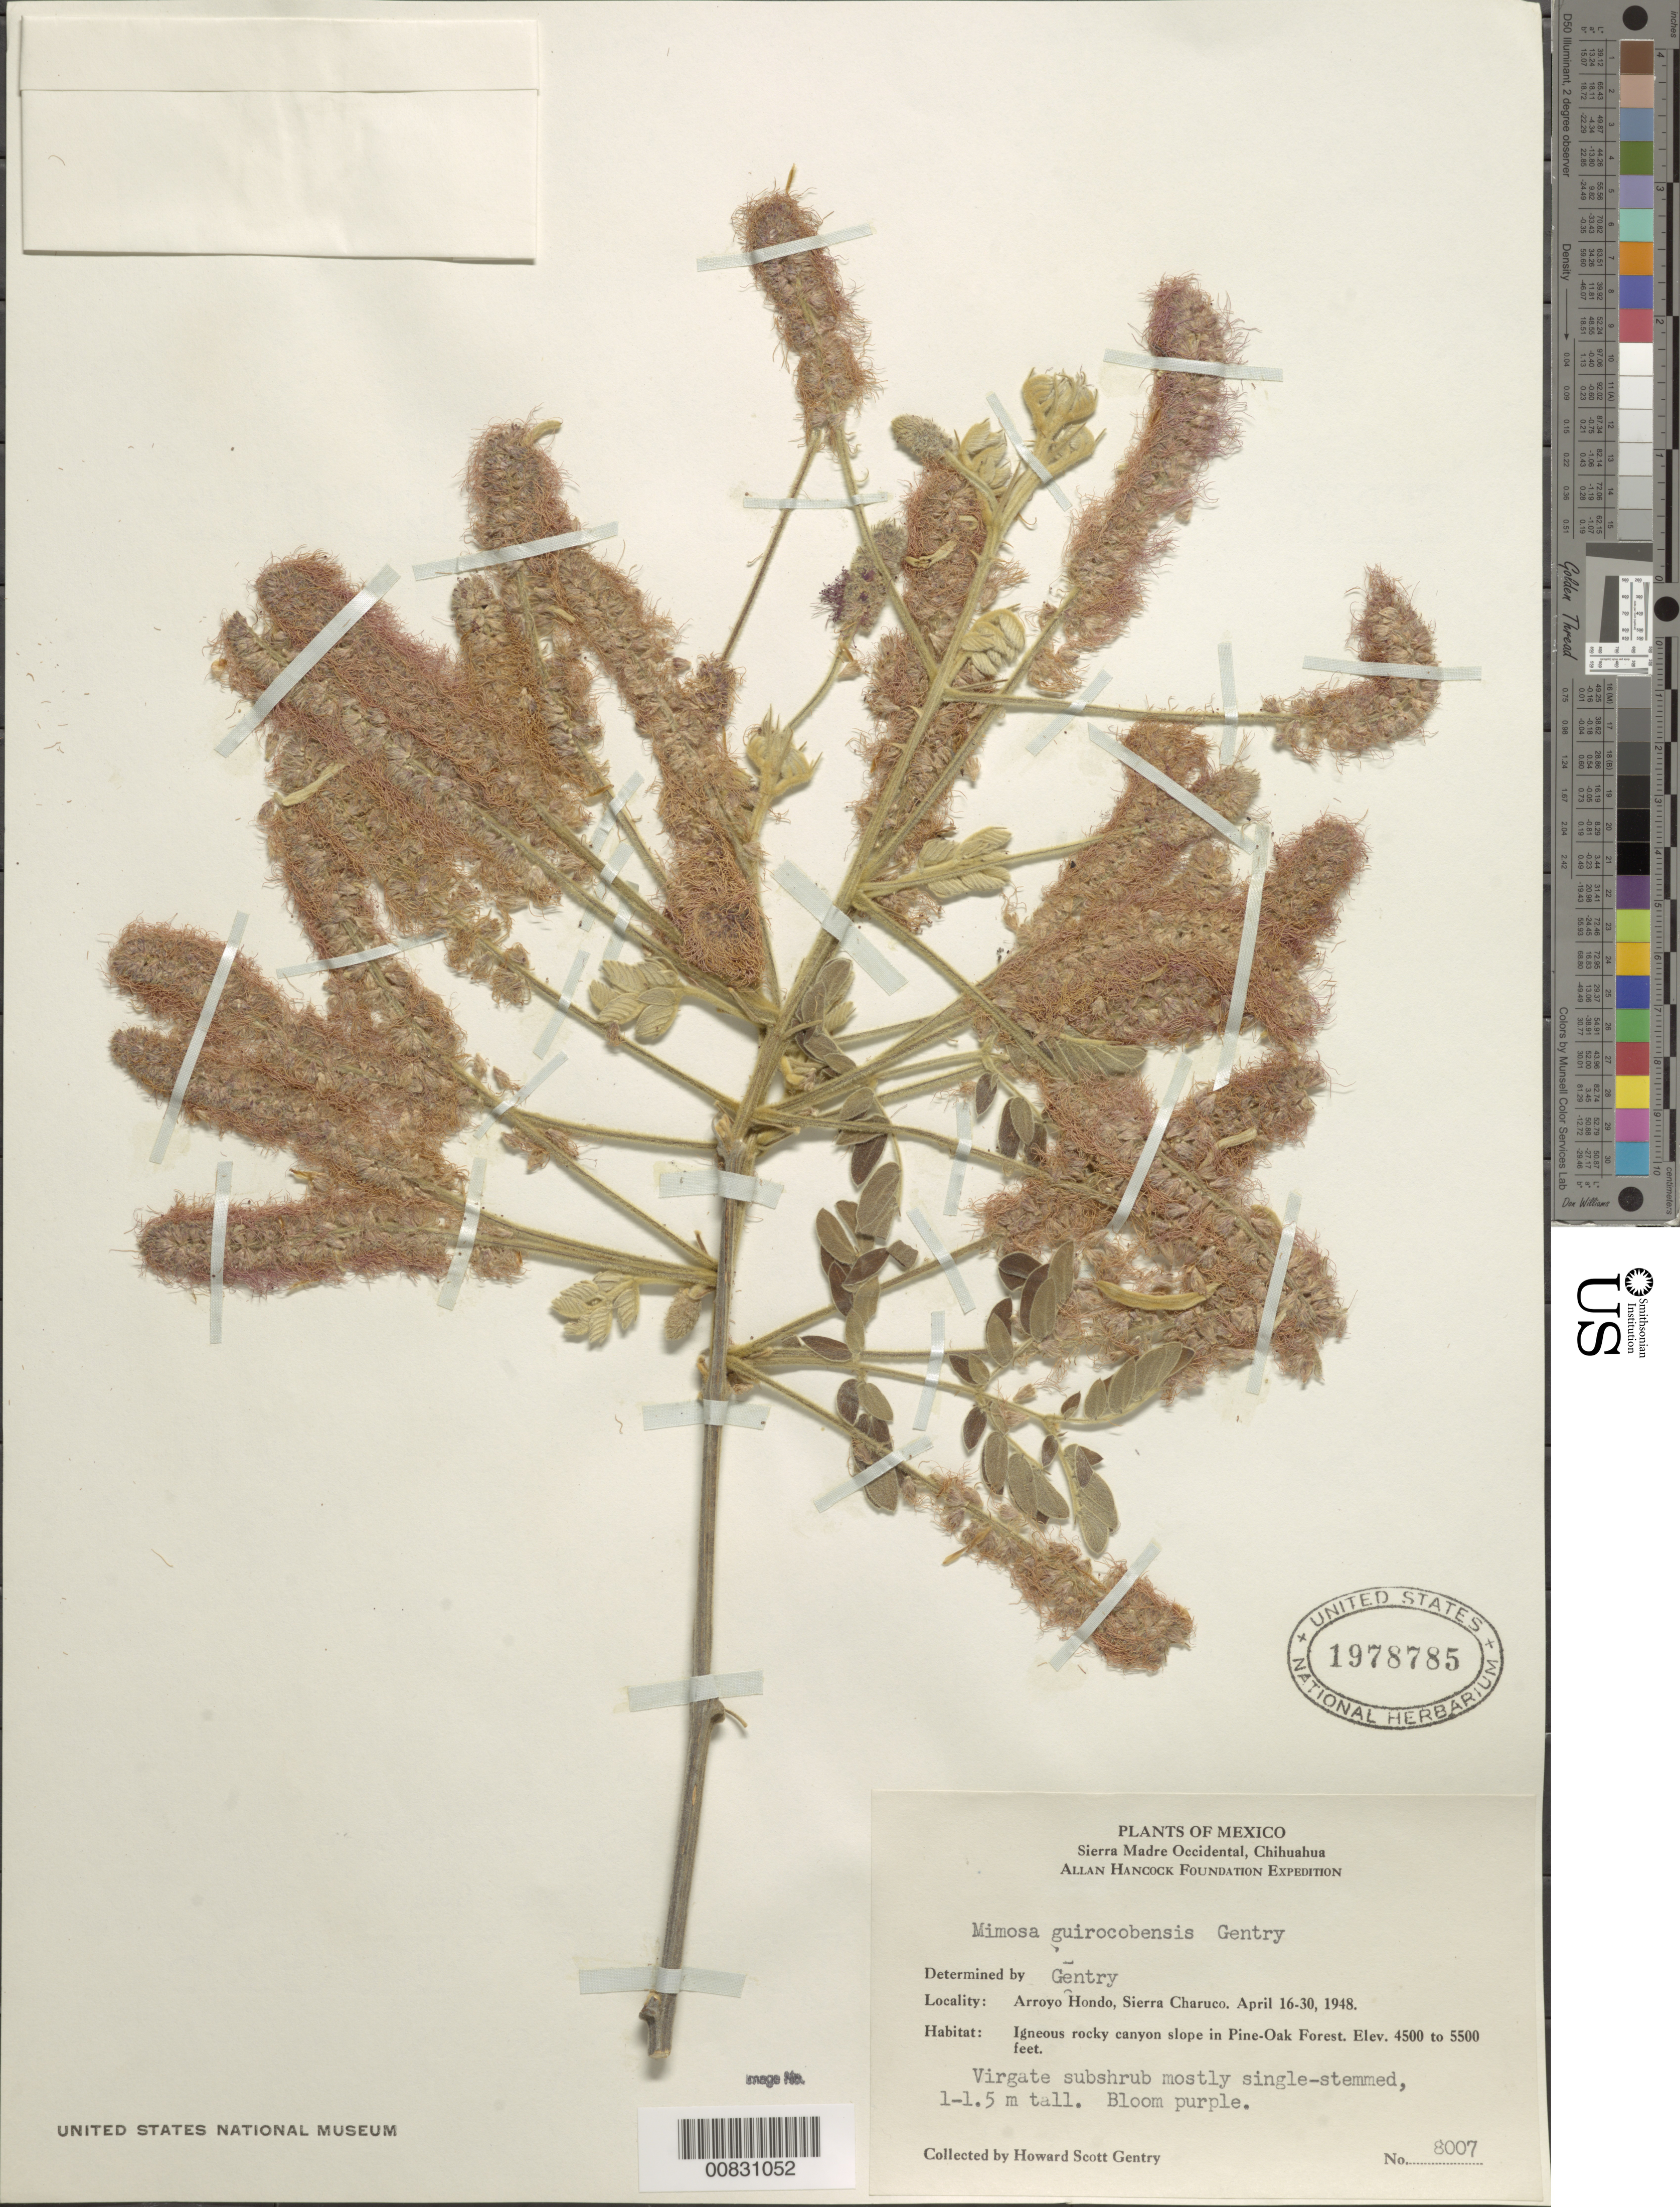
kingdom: Plantae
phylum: Tracheophyta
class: Magnoliopsida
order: Fabales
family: Fabaceae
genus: Mimosa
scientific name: Mimosa guirocobensis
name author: Gentry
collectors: H. S. Gentry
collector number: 8007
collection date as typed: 16 Apr 1948 to 30 Apr 1948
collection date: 1948-04-16/1948-04-30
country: Mexico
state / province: Chihuahua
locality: Arroyo Hondo, Sierra Charuco.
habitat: Igneous rocky canyon slope in Pine-Oak Forest.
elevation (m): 1372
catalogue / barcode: US 1978785